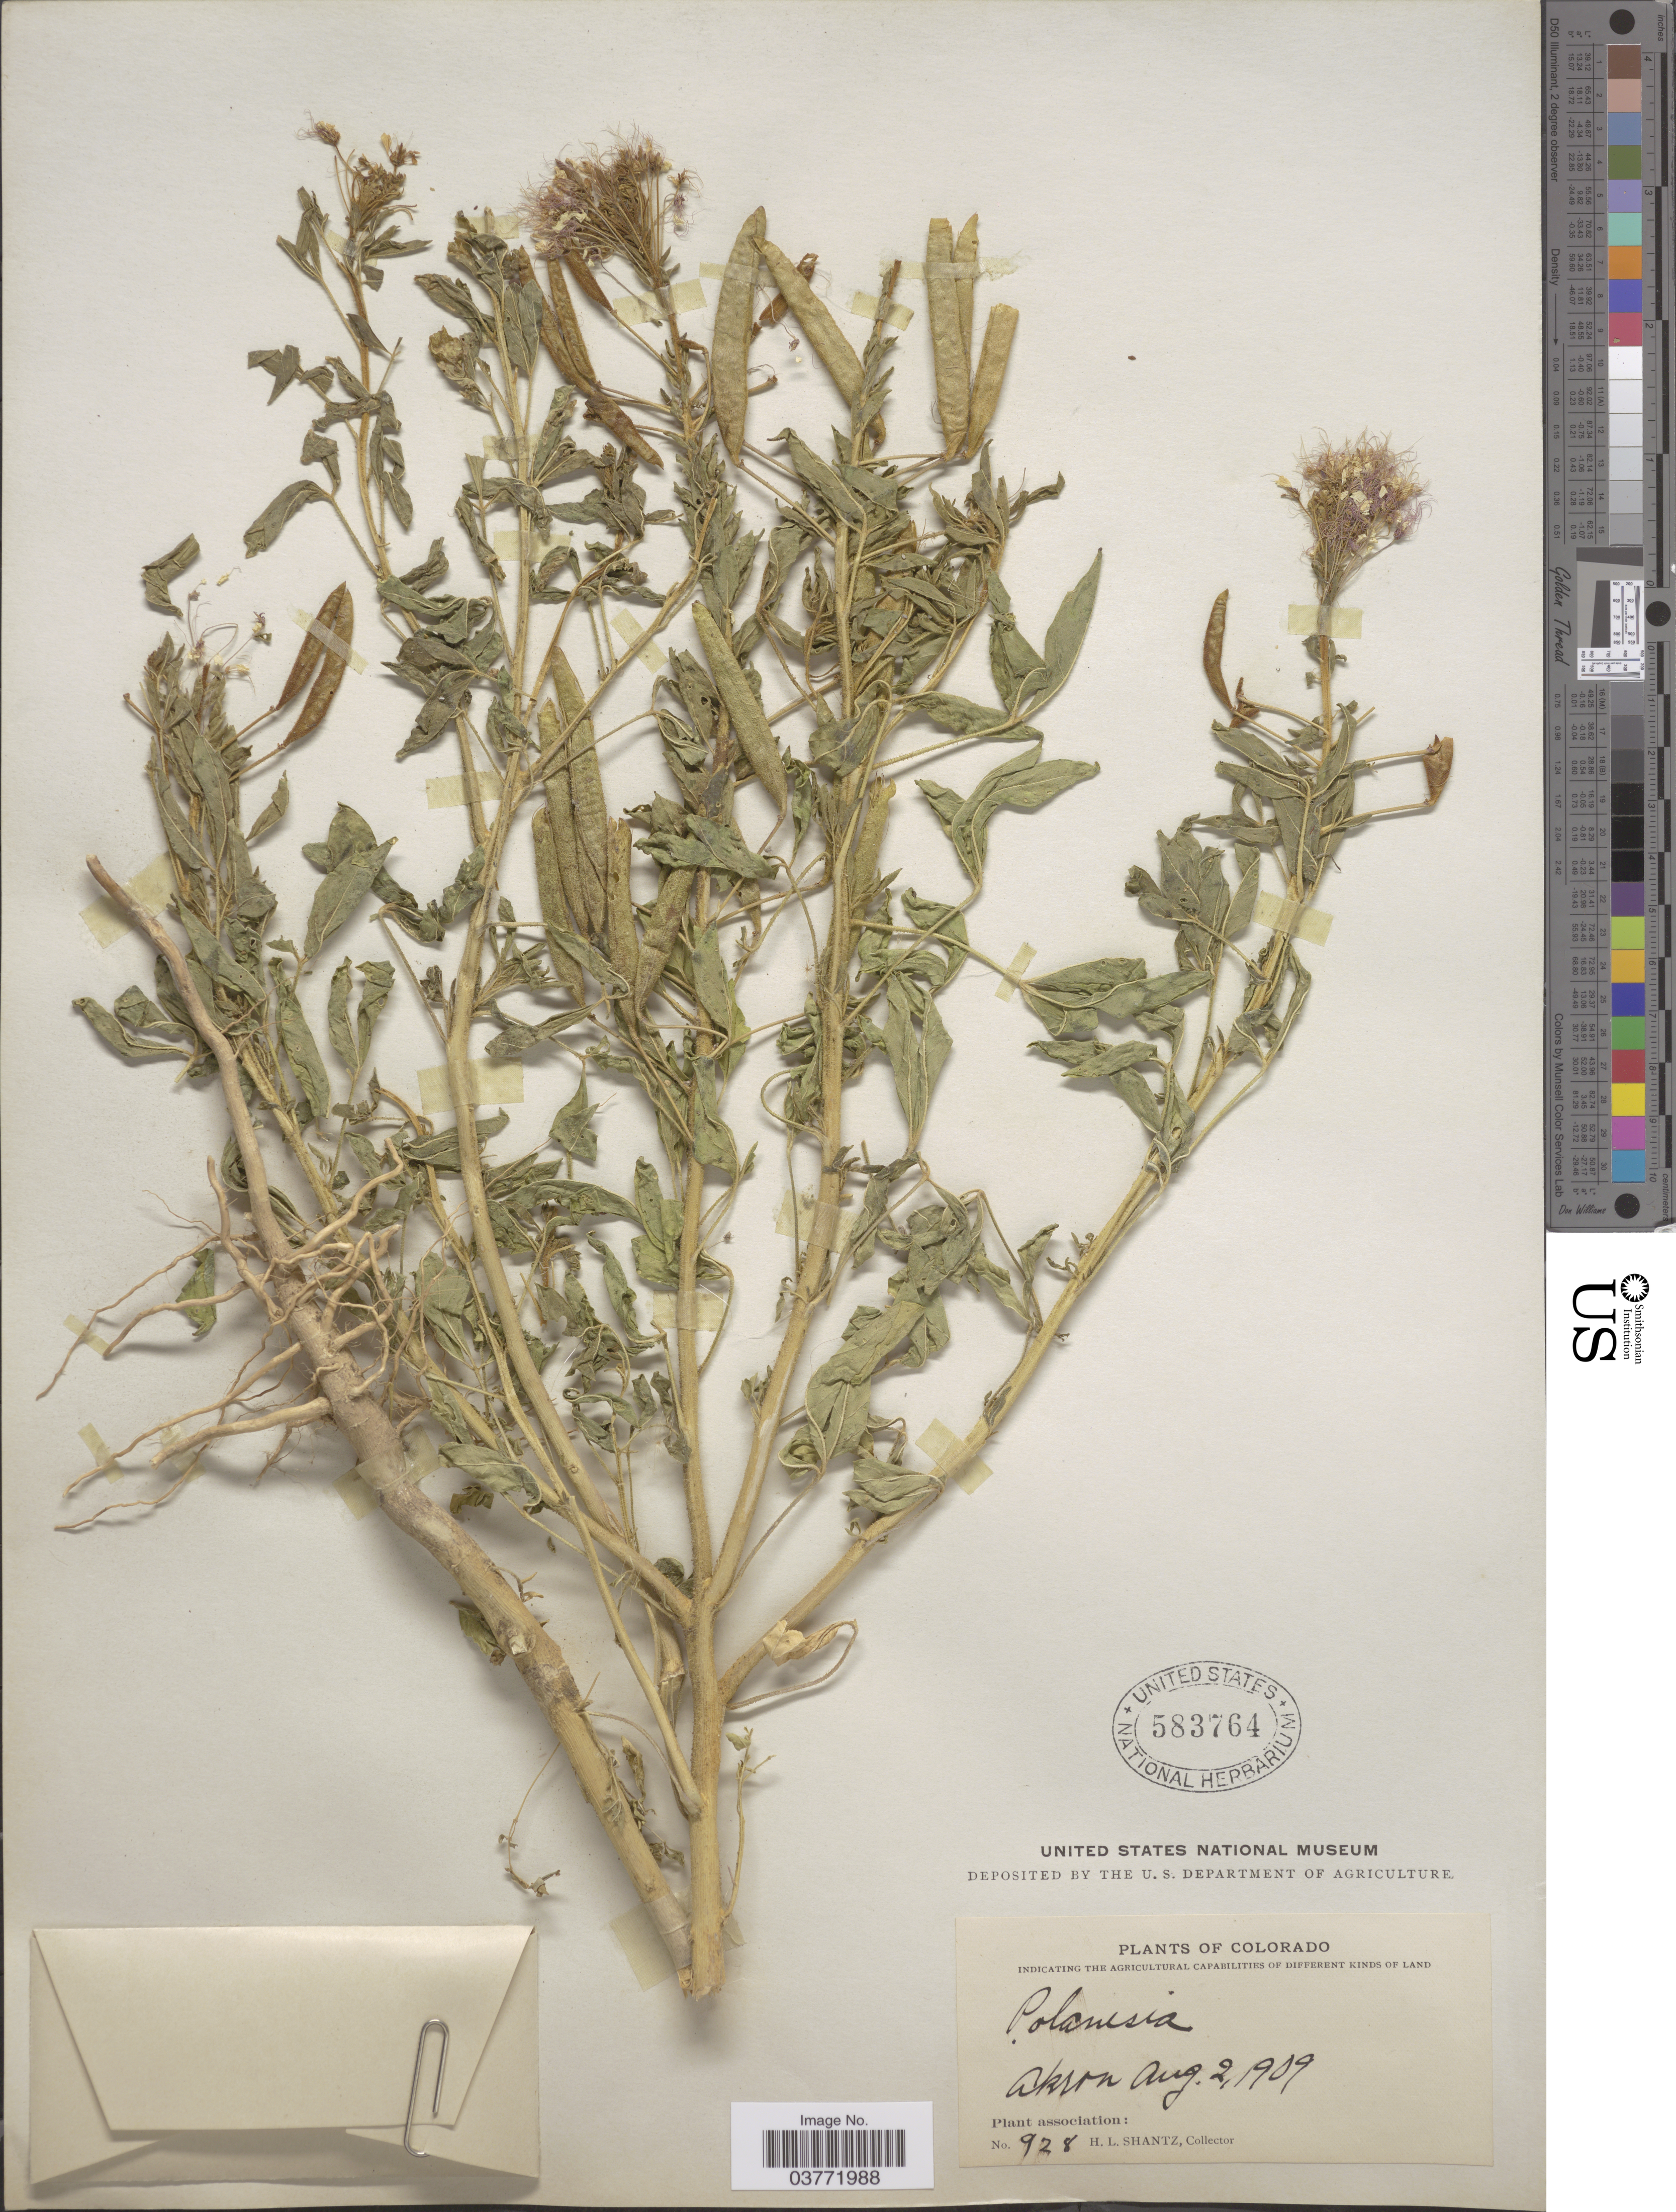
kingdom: Plantae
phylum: Tracheophyta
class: Magnoliopsida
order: Brassicales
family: Cleomaceae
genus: Polanisia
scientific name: Polanisia sp.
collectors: H. Shantz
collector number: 928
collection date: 1909-08-02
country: United States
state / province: Colorado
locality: Akron.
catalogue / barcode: US 583764